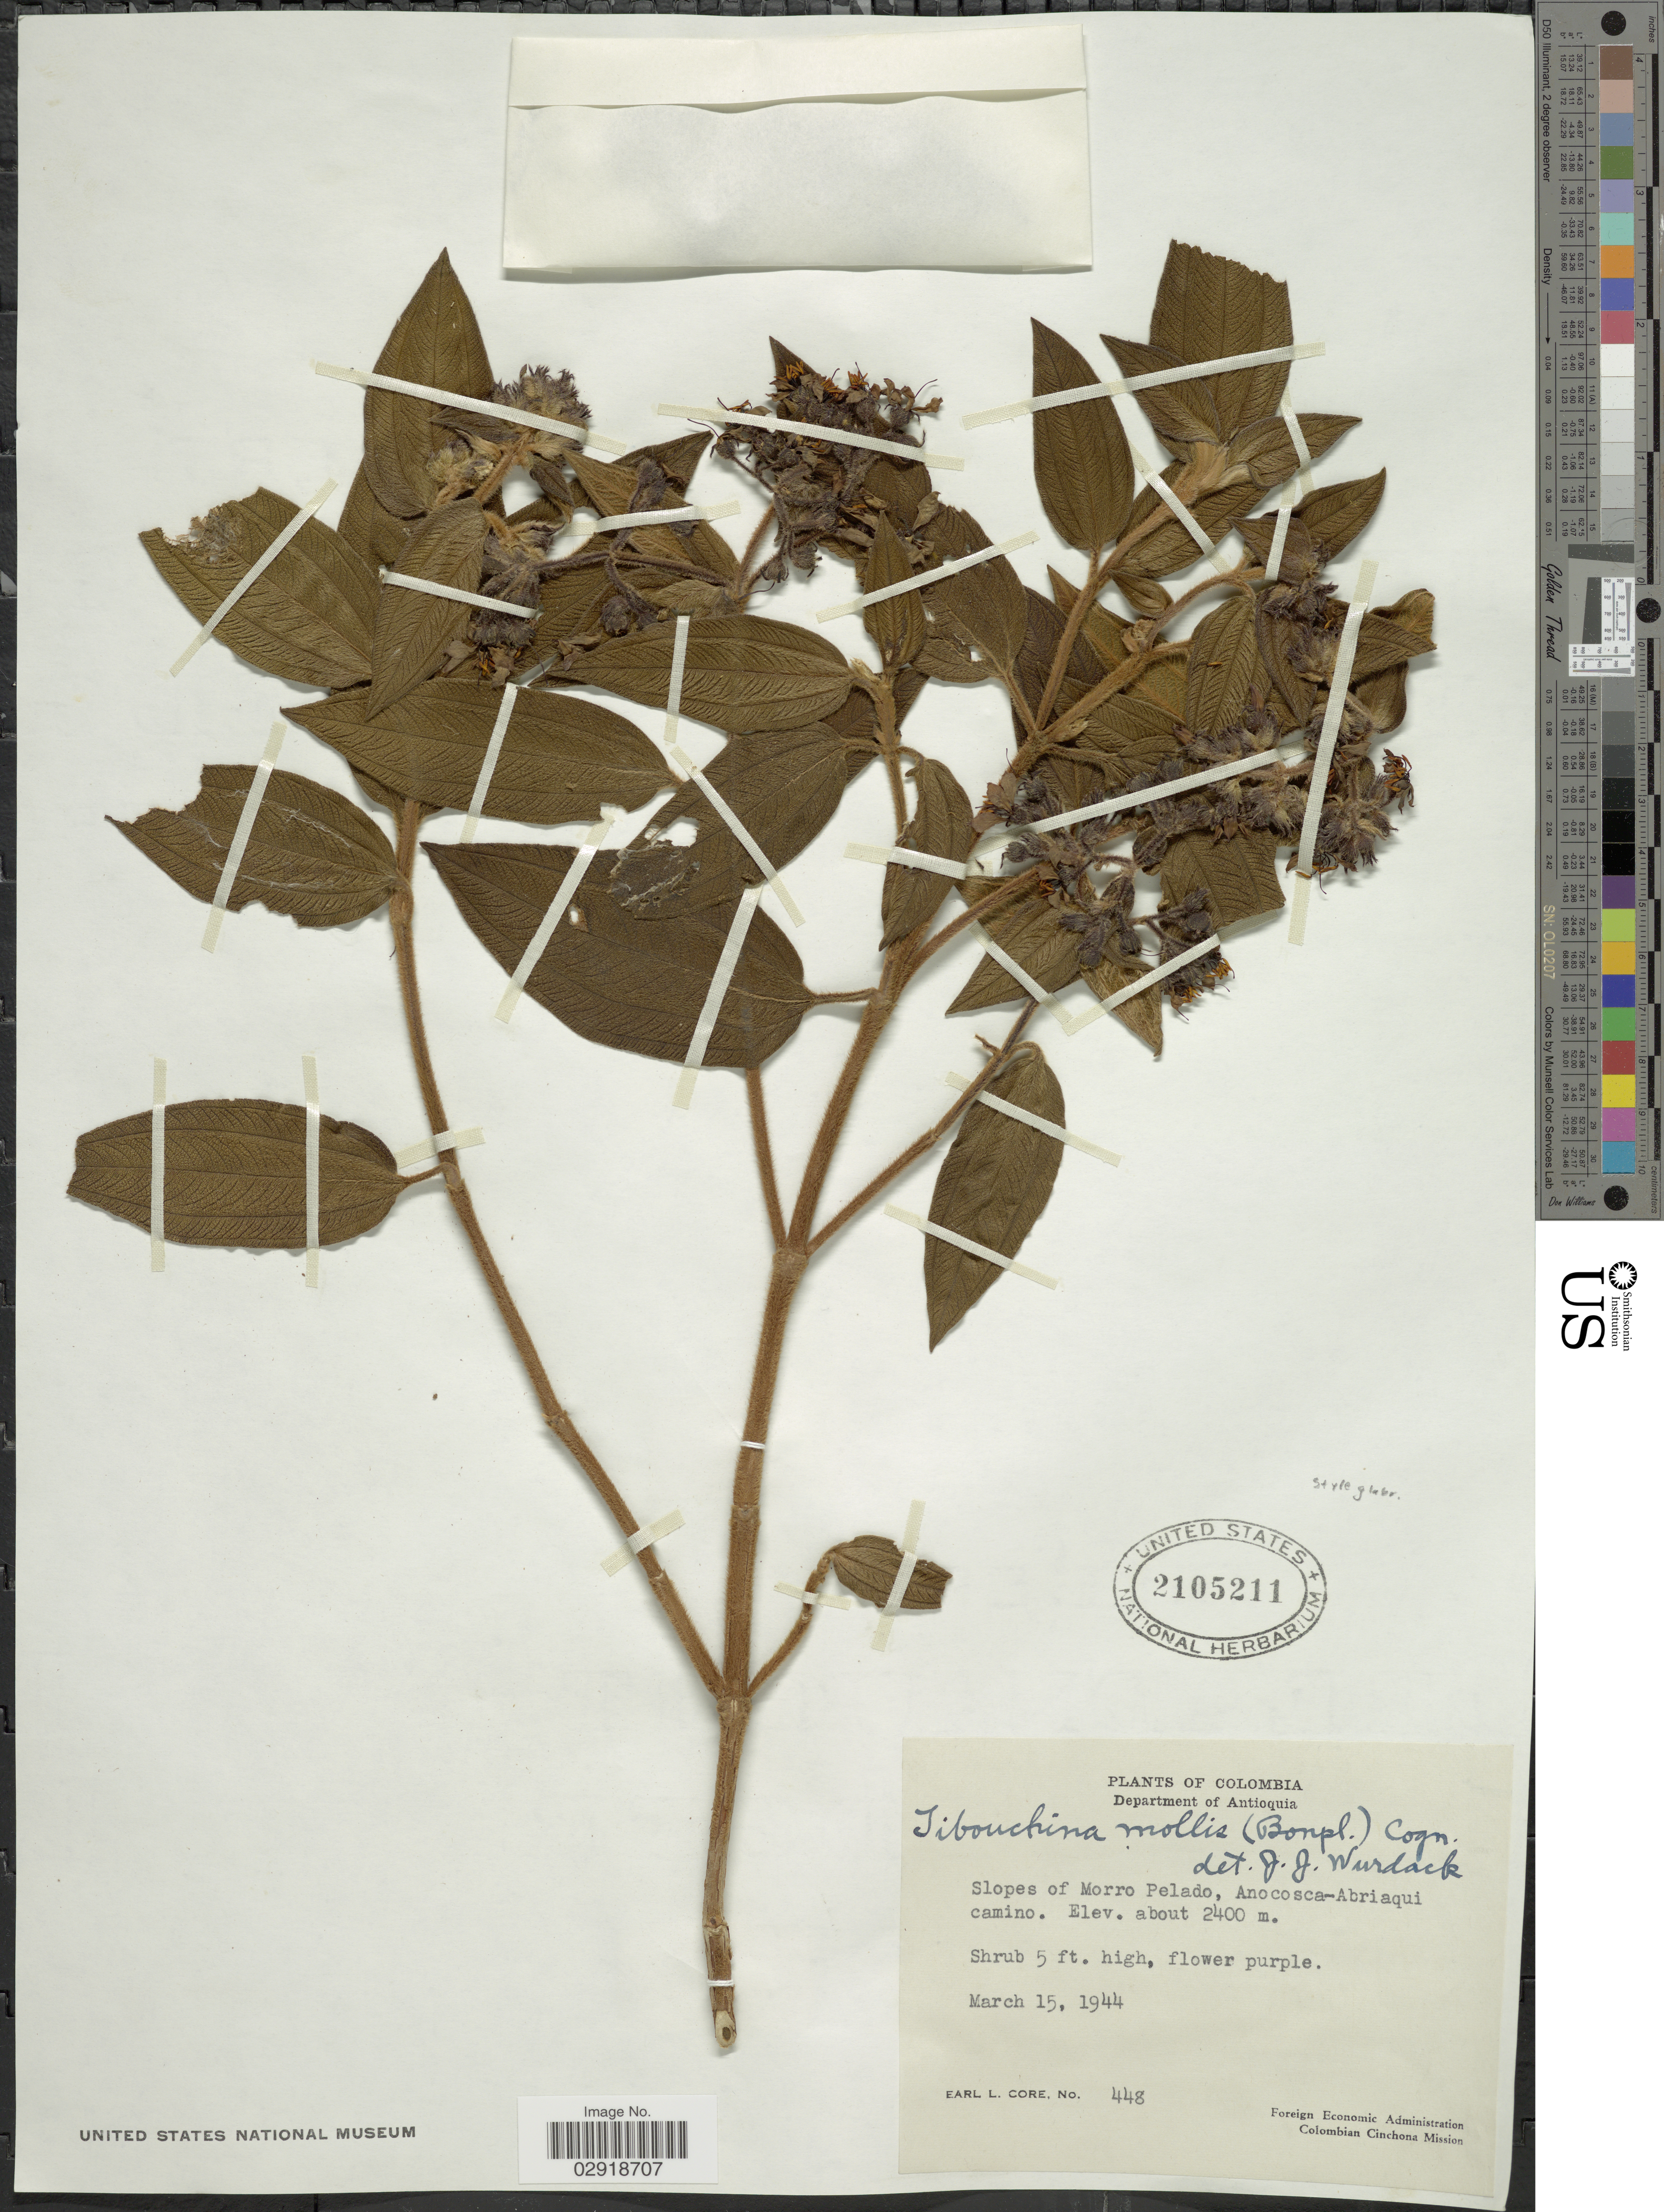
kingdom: Plantae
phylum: Tracheophyta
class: Magnoliopsida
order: Myrtales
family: Melastomataceae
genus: Chaetogastra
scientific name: Chaetogastra mollis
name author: (Bonpl.) DC.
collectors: E. L. Core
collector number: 448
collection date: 1944-03-15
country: Colombia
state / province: Antioquia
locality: Department of Antioquia. Slopes of Morro Pelado, Anocosca-Abriaqui camino.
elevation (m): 2400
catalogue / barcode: US 2105211